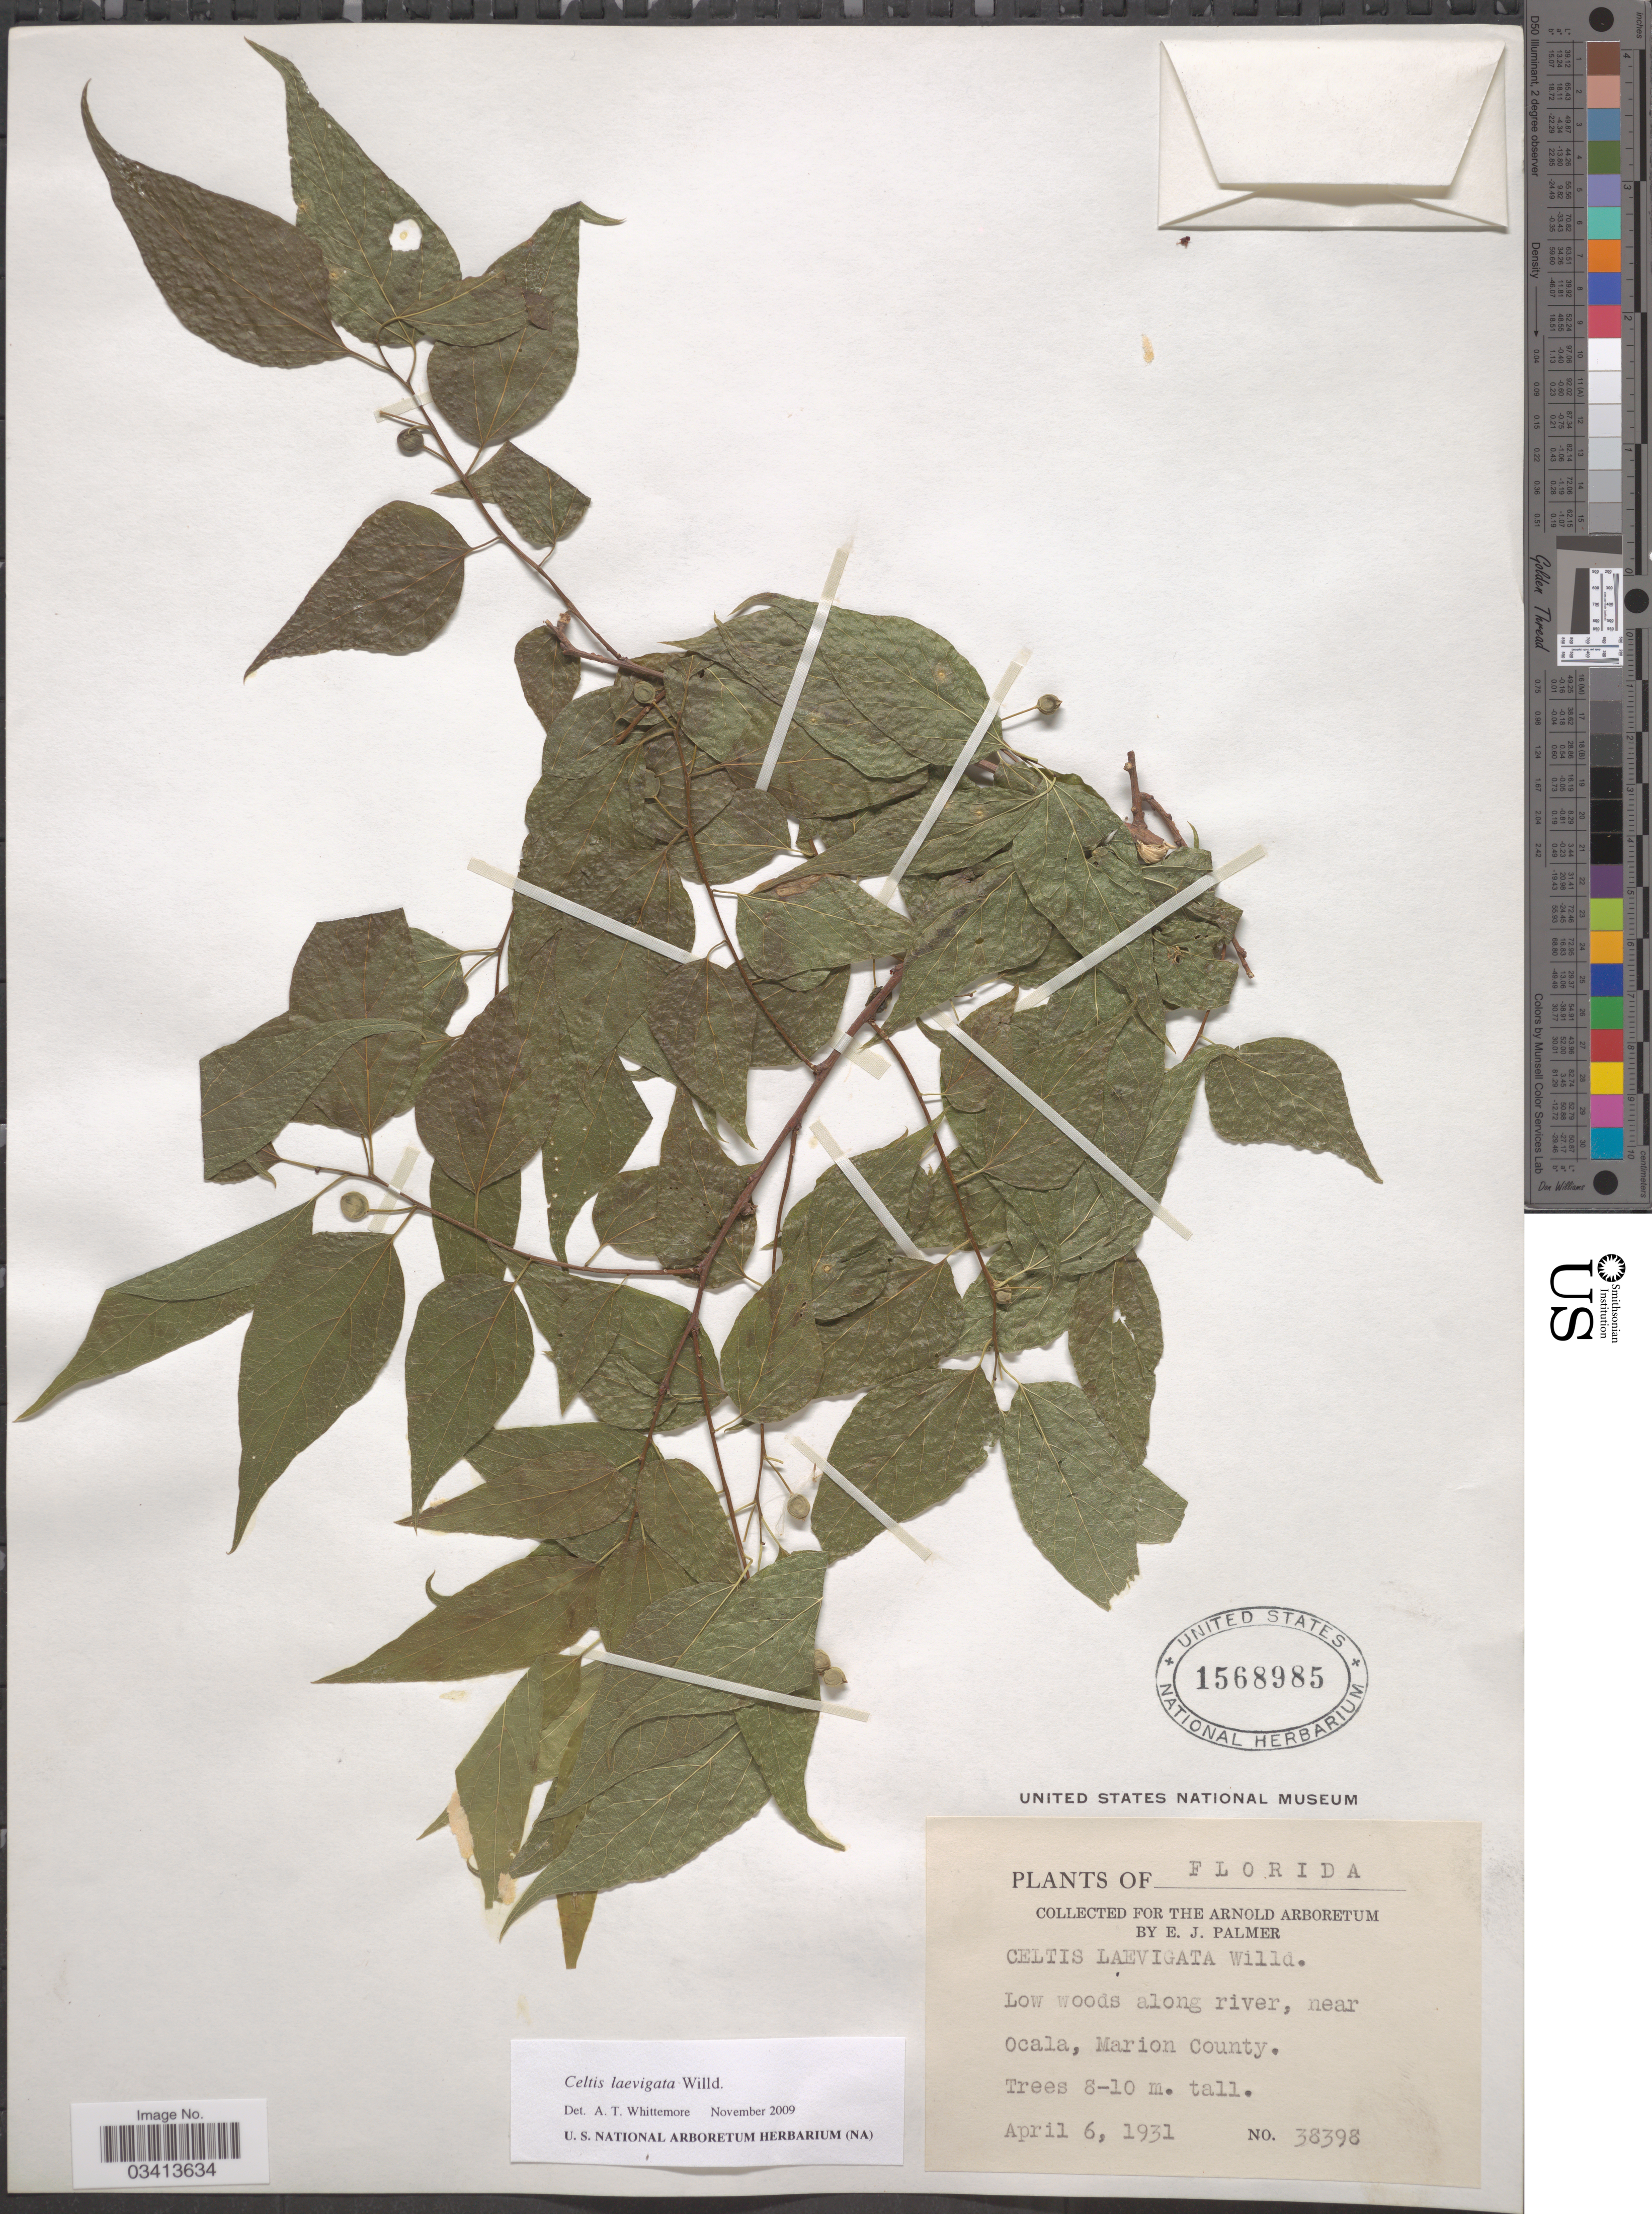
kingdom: Plantae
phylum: Tracheophyta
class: Magnoliopsida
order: Rosales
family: Cannabaceae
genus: Celtis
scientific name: Celtis laevigata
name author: Willd.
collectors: E. J. Palmer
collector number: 38398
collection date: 1931-04-06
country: United States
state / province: Florida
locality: Low woods along river, near Ocala, Marion County.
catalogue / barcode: US 1568985